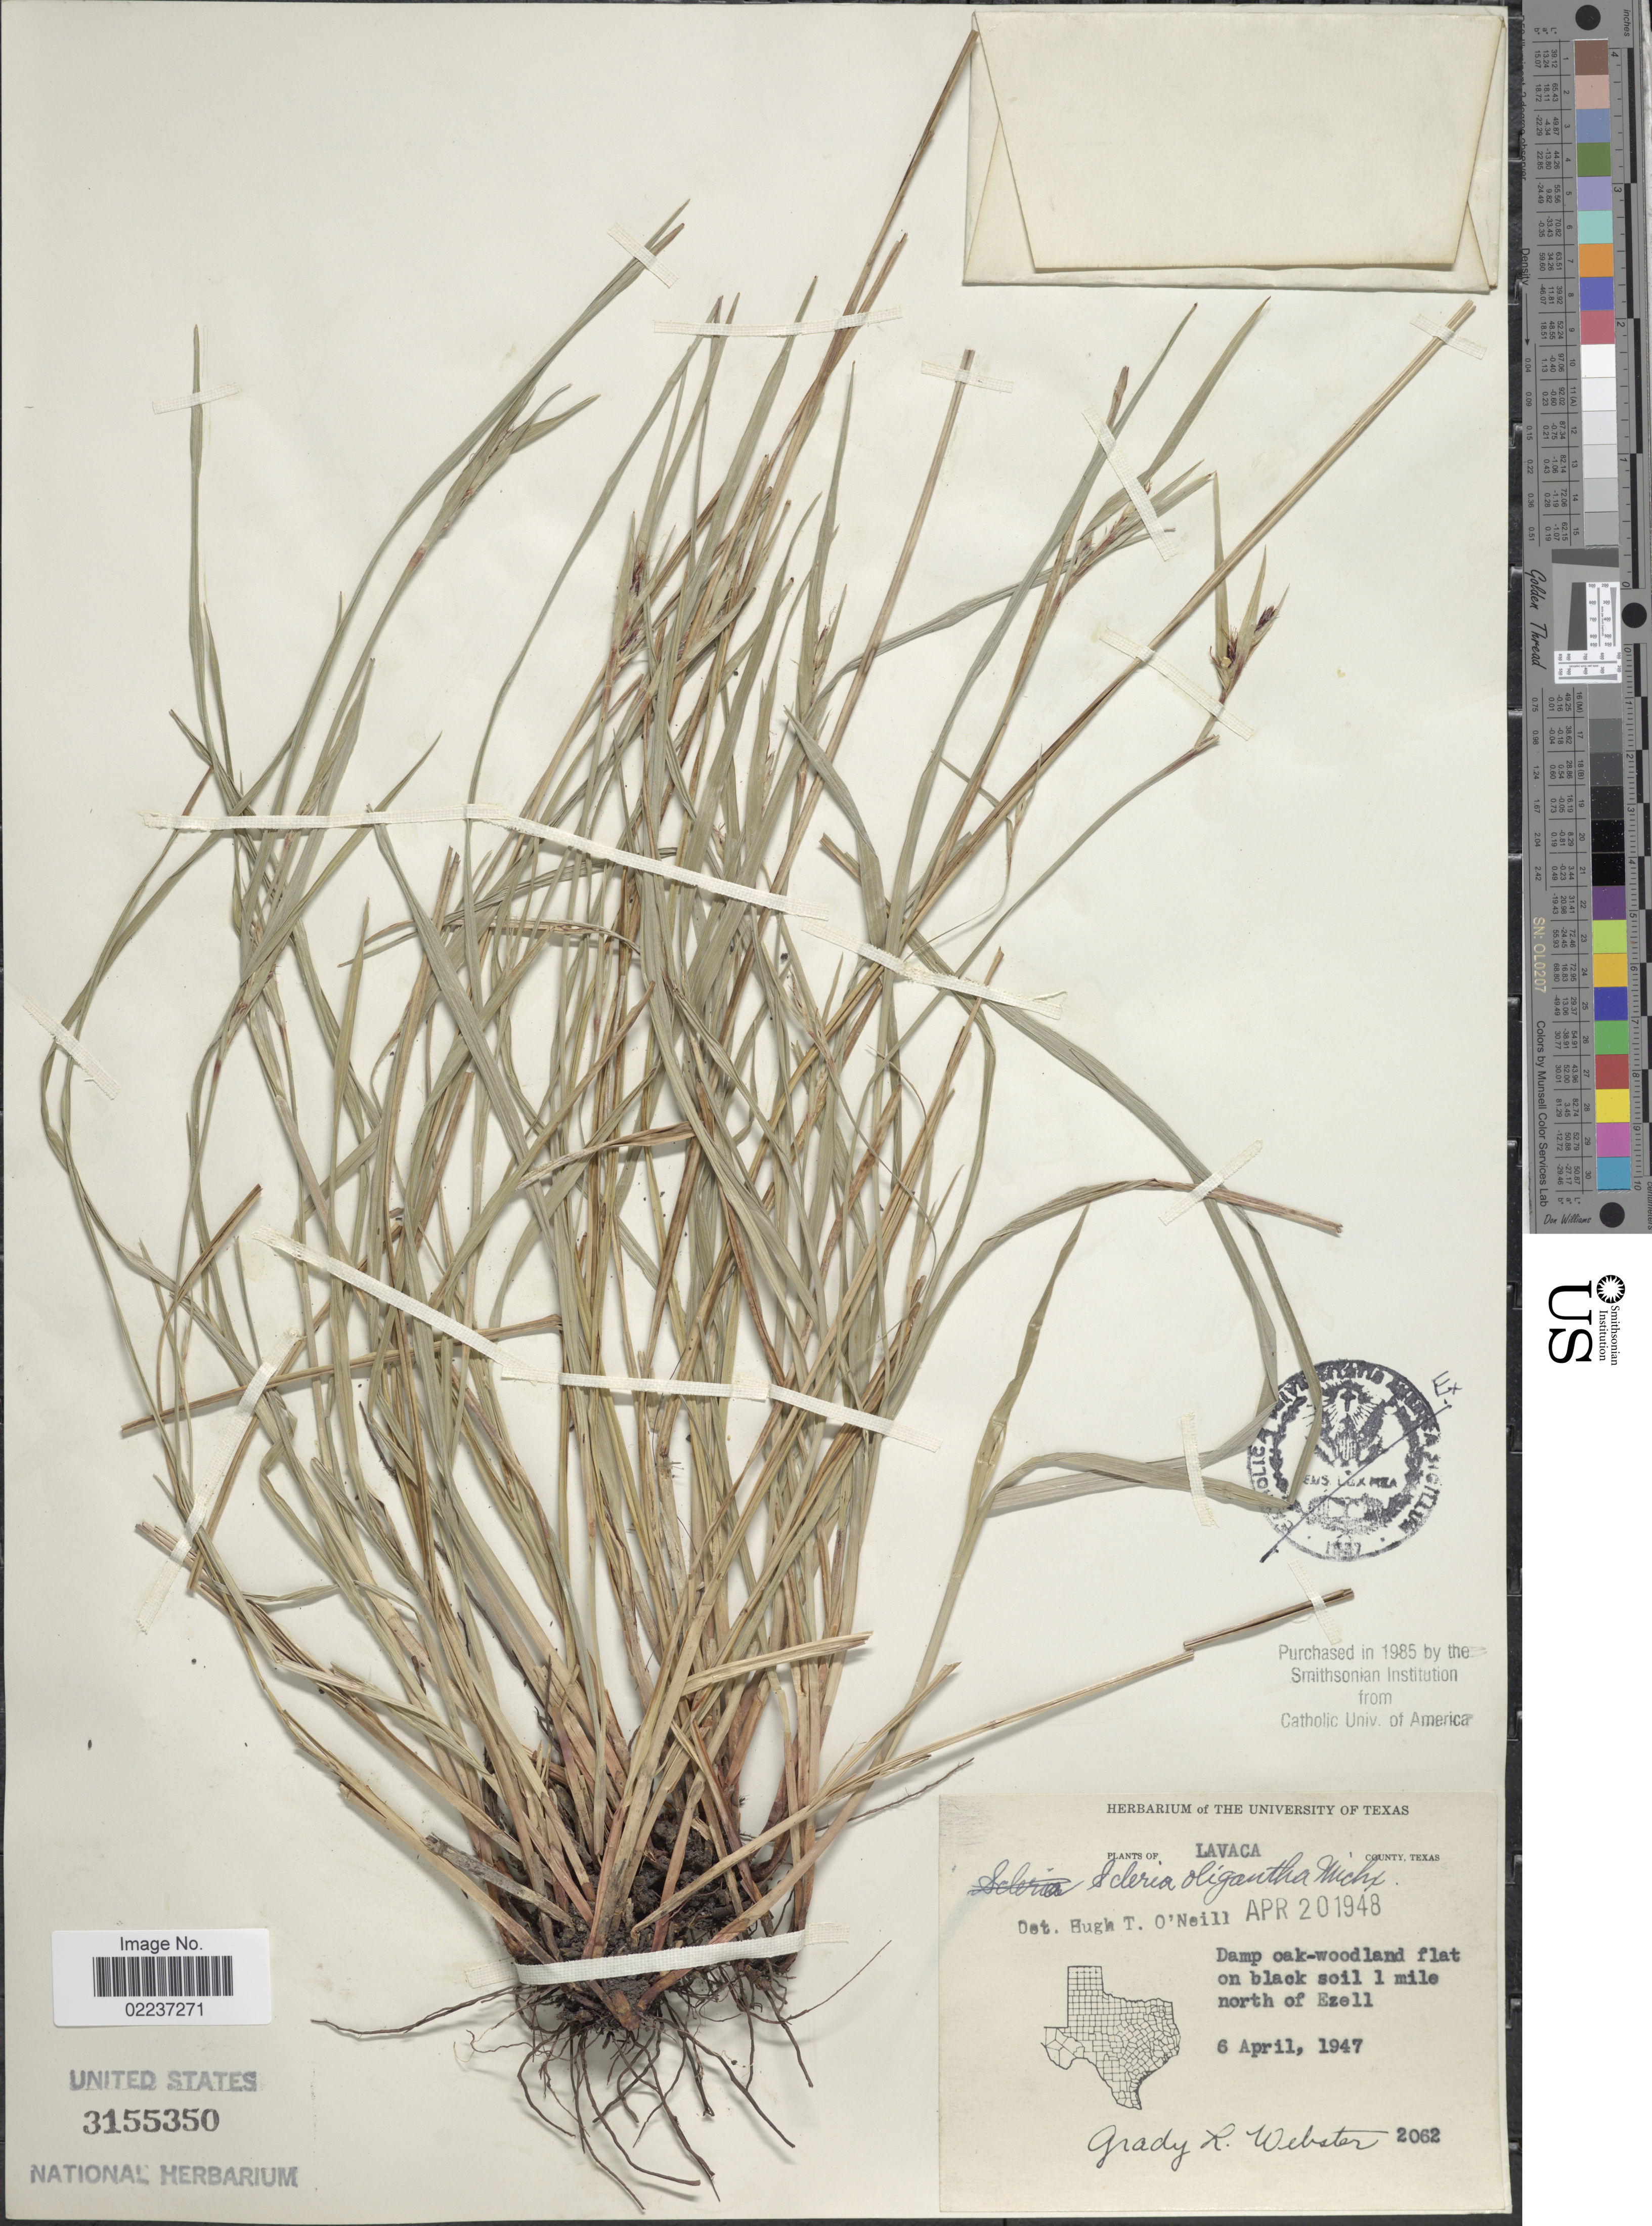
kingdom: Plantae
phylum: Tracheophyta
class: Liliopsida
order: Poales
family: Cyperaceae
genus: Scleria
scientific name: Scleria oligantha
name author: Michx.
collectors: G. L. Webster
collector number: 2062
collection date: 1947-04-06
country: United States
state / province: Texas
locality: Lavaca County, Damp oak-woodland flat on black soil 1 mile north of Ezell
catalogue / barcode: US 3155350